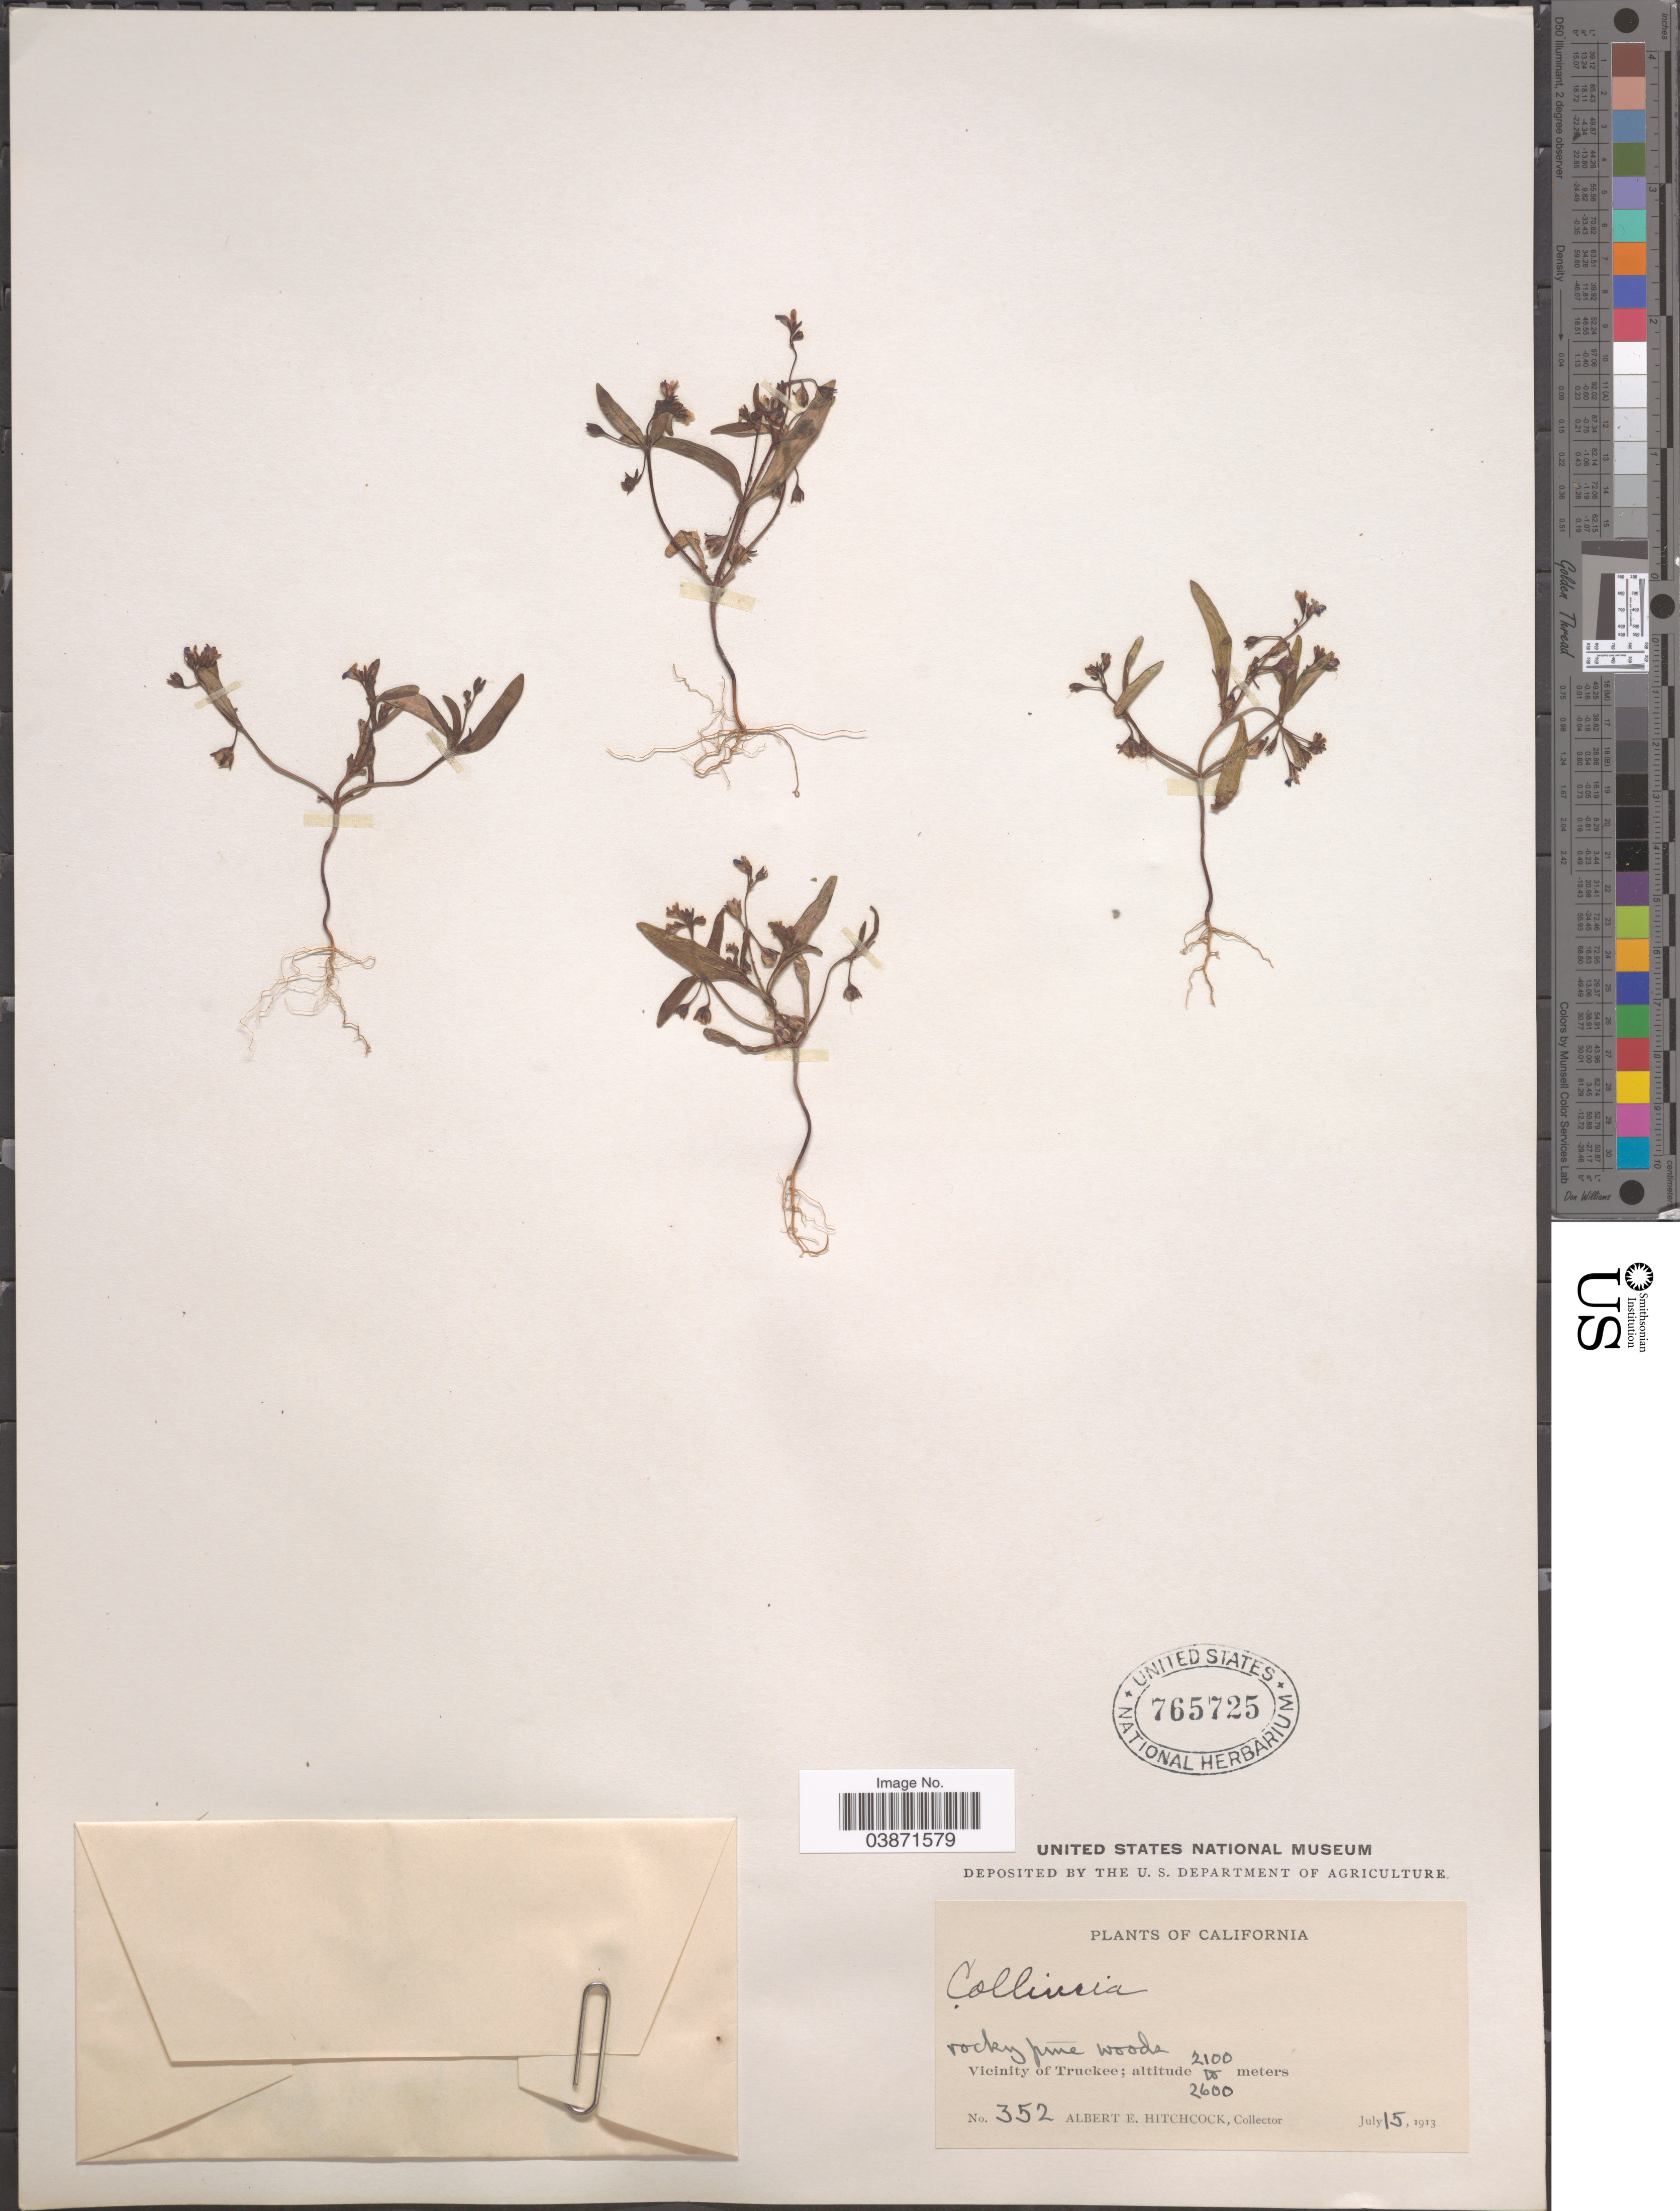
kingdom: Plantae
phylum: Tracheophyta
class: Magnoliopsida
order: Lamiales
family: Plantaginaceae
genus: Collinsia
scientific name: Collinsia sp.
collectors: A. Hitchcock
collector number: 352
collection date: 1913-07-15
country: United States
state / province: California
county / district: Nevada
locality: Vicinity of Truckee.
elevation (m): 2100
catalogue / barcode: US 765725